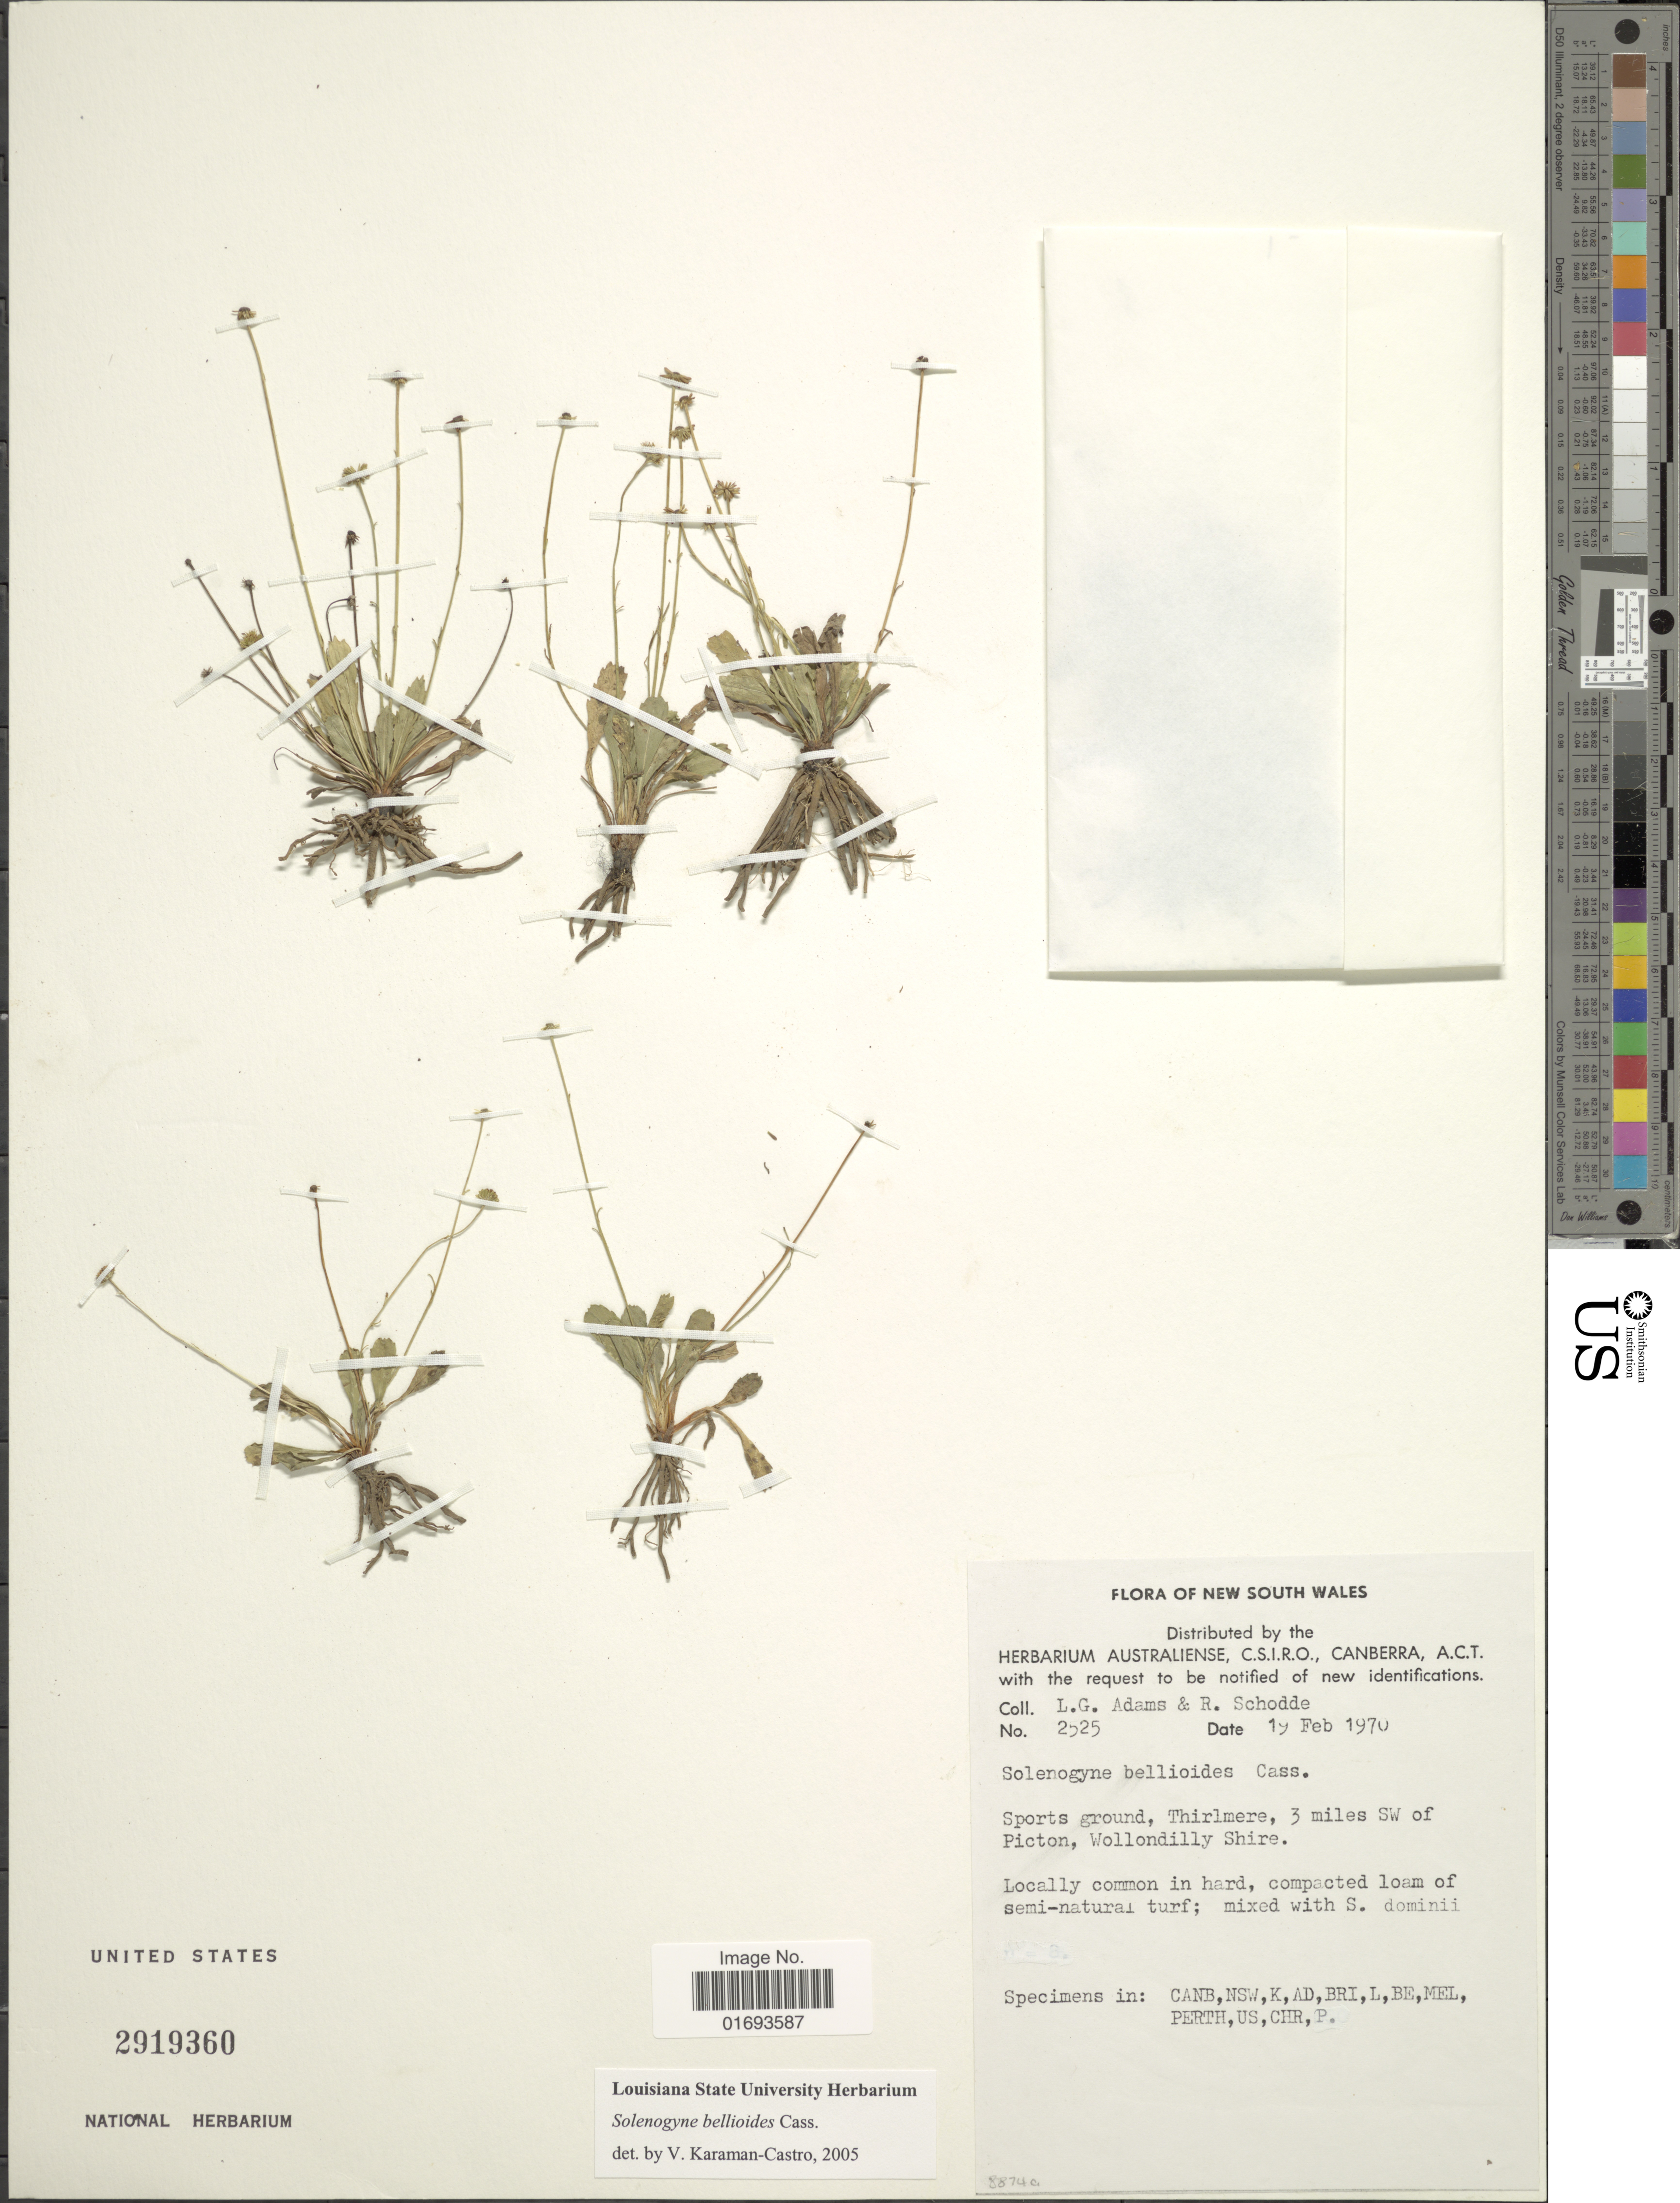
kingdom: Plantae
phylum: Tracheophyta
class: Magnoliopsida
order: Asterales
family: Asteraceae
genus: Solenogyne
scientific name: Solenogyne bellioides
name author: Cass.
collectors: L. G. Adams & R. Schodde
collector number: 2525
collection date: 1970-02-19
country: Australia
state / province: New South Wales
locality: New South Wales. Sports ground, Thrilmere, 3 miles SW of Picton, Wollondilly Shire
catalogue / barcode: US 2919360